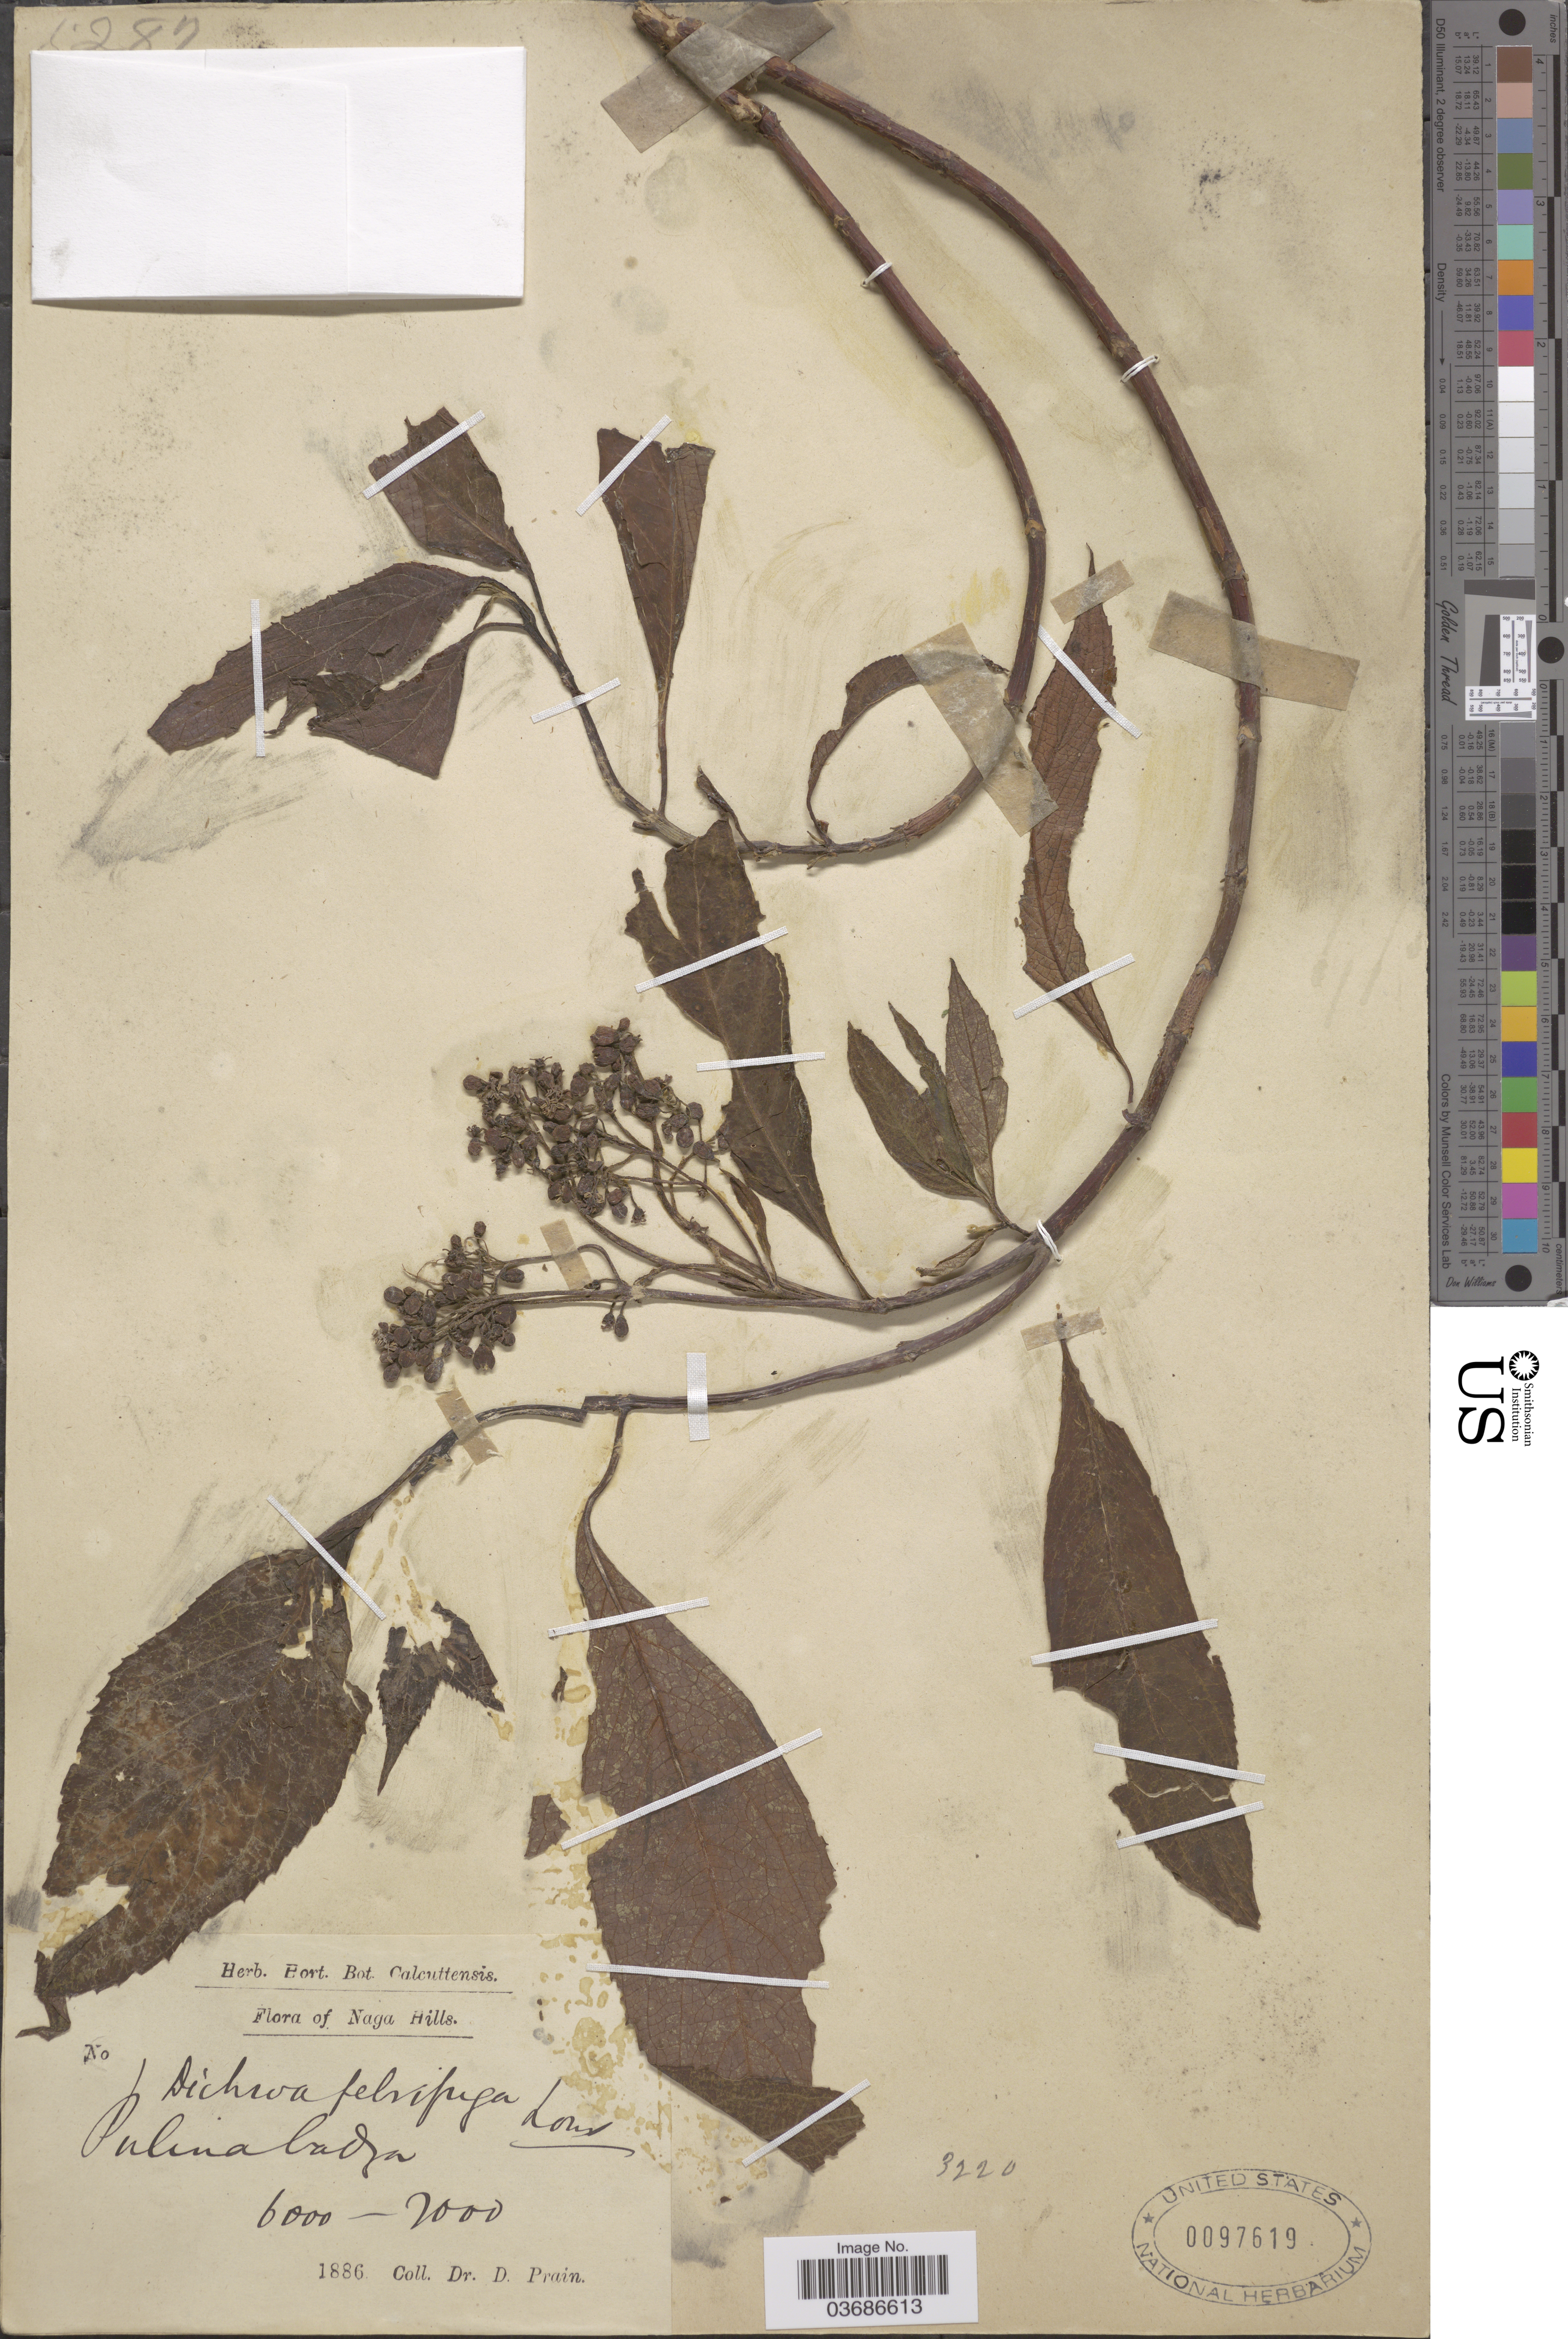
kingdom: Plantae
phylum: Tracheophyta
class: Magnoliopsida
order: Cornales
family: Hydrangeaceae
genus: Hydrangea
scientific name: Hydrangea febrifuga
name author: (Lour.) Y. De Smet & C. Granados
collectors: D. Prain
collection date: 1886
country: India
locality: Naga Hills. Pulinabadza.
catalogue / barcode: US 97619